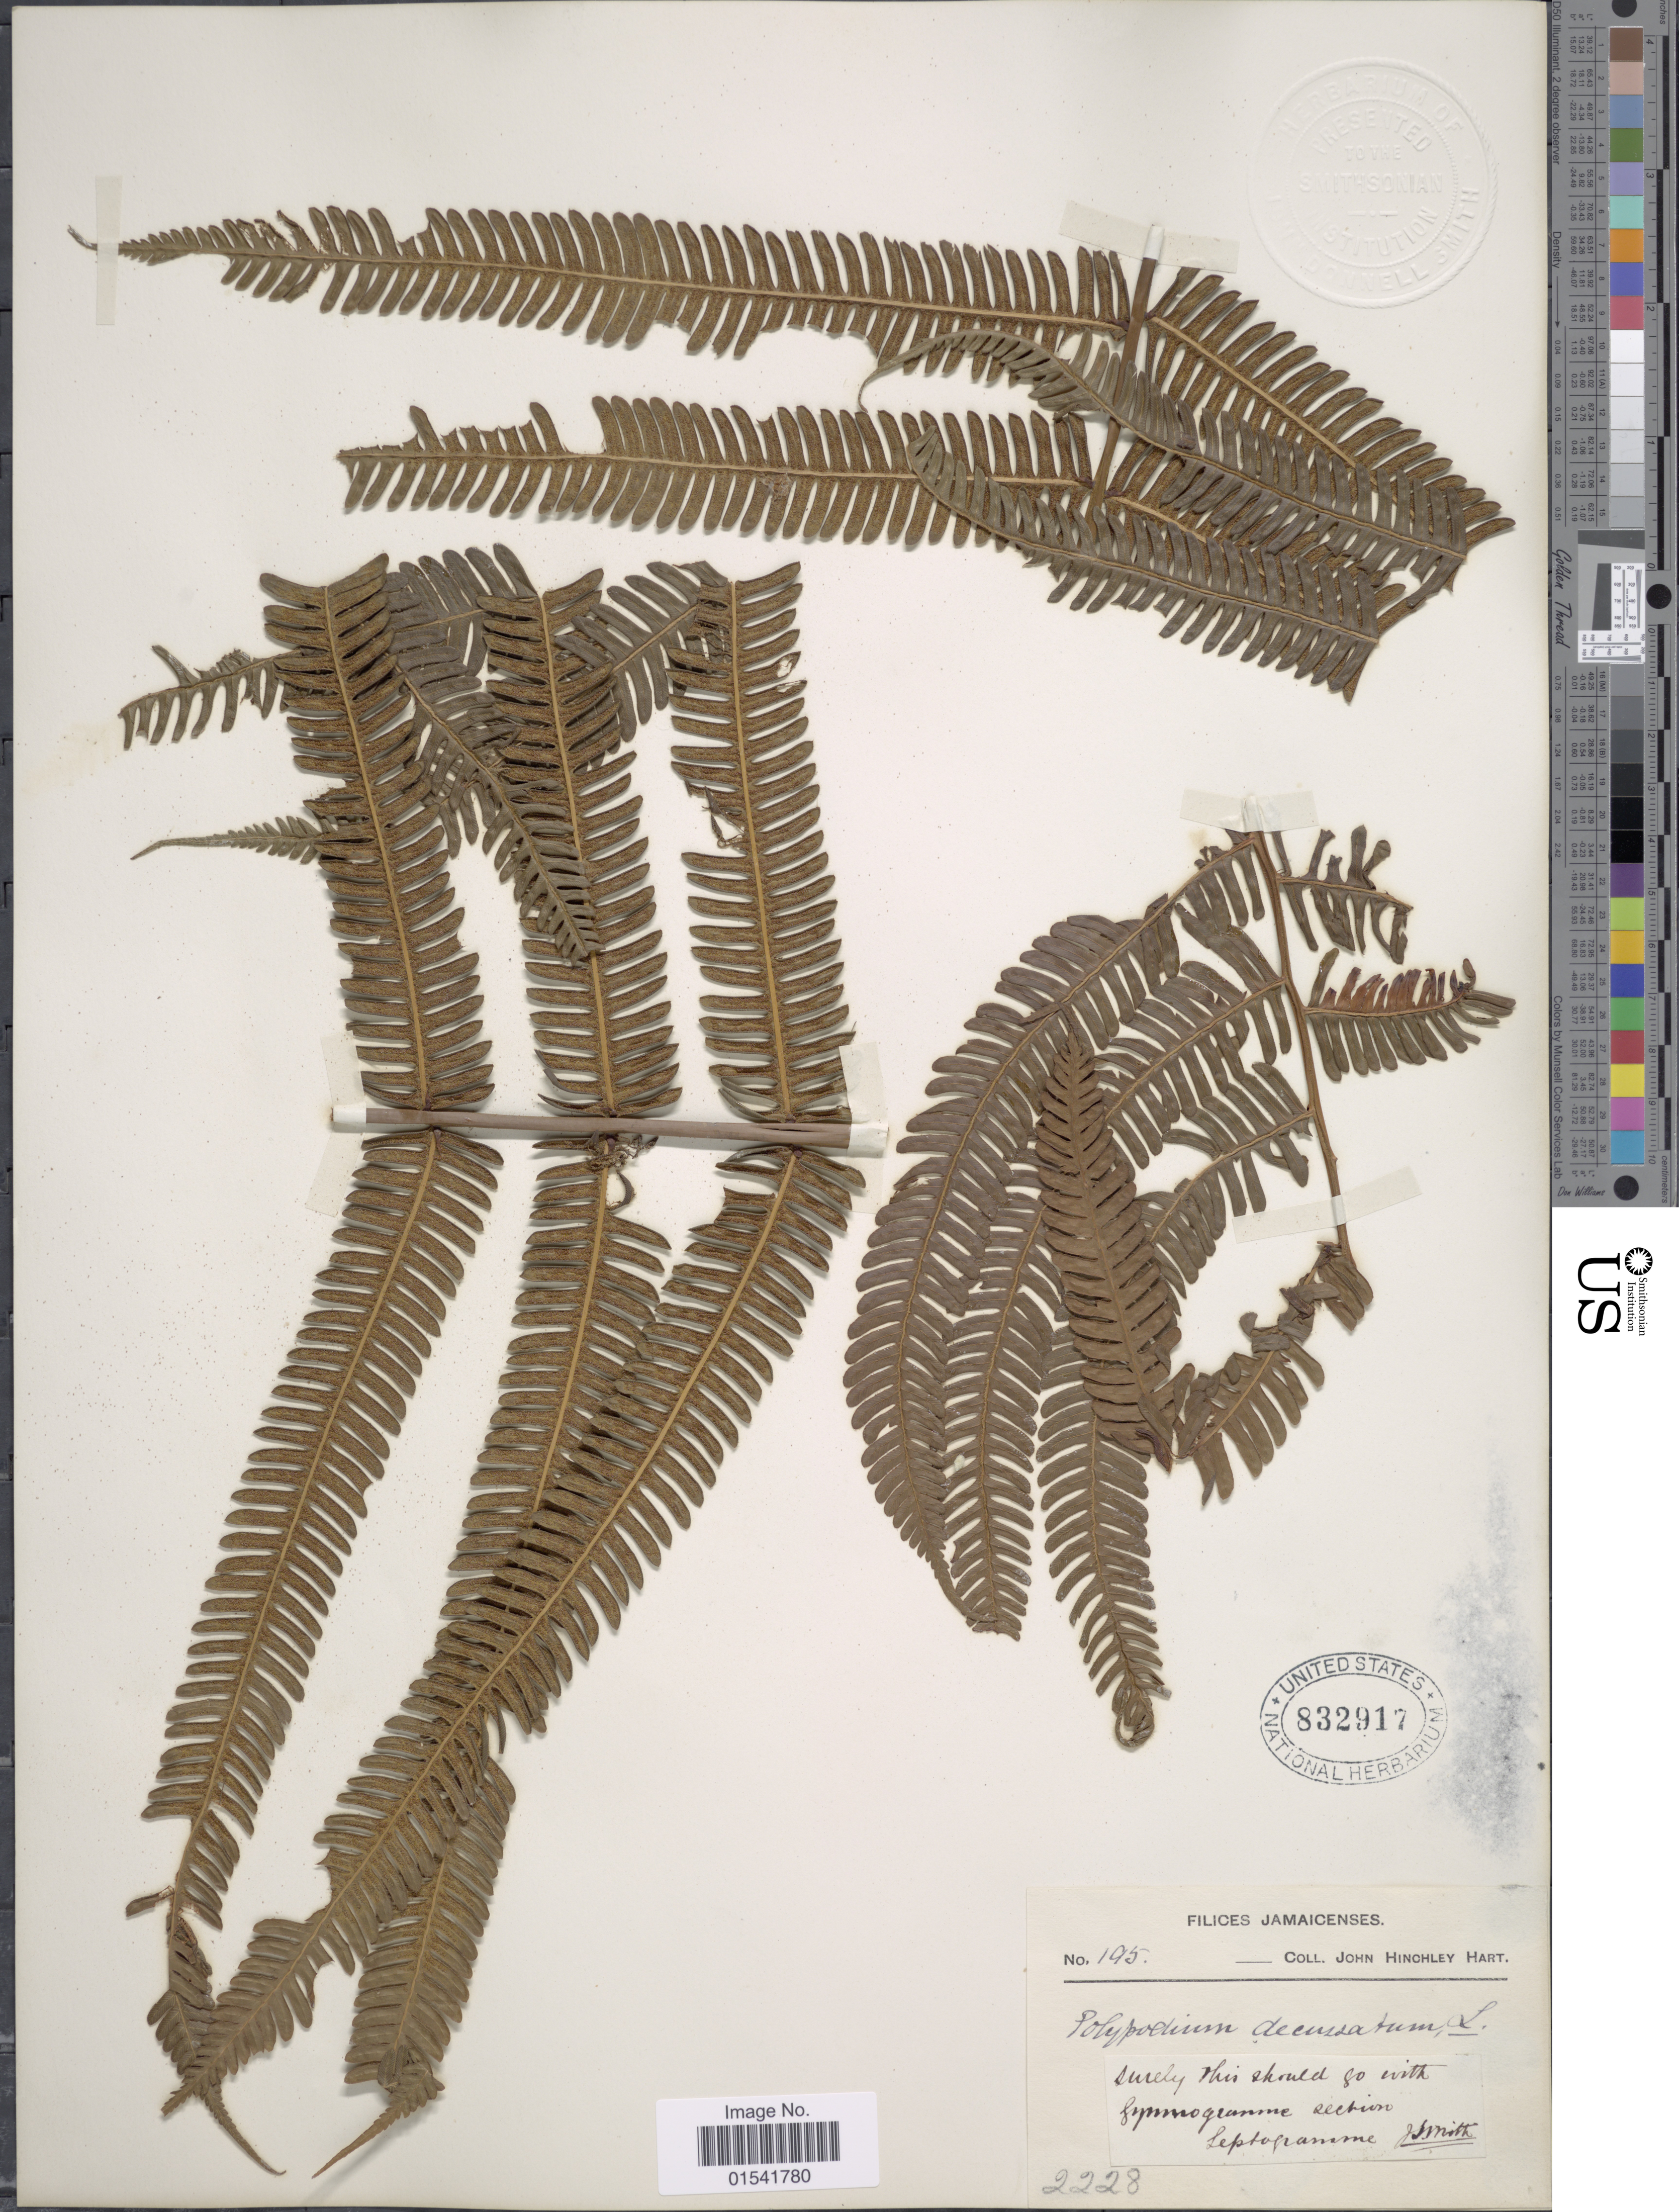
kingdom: Plantae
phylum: Tracheophyta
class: Polypodiopsida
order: Polypodiales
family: Thelypteridaceae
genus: Steiropteris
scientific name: Steiropteris decussata (L.) comb. nov., ined. 2015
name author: (L.)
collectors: J. H. Hart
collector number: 195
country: Jamaica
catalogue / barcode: US 832917